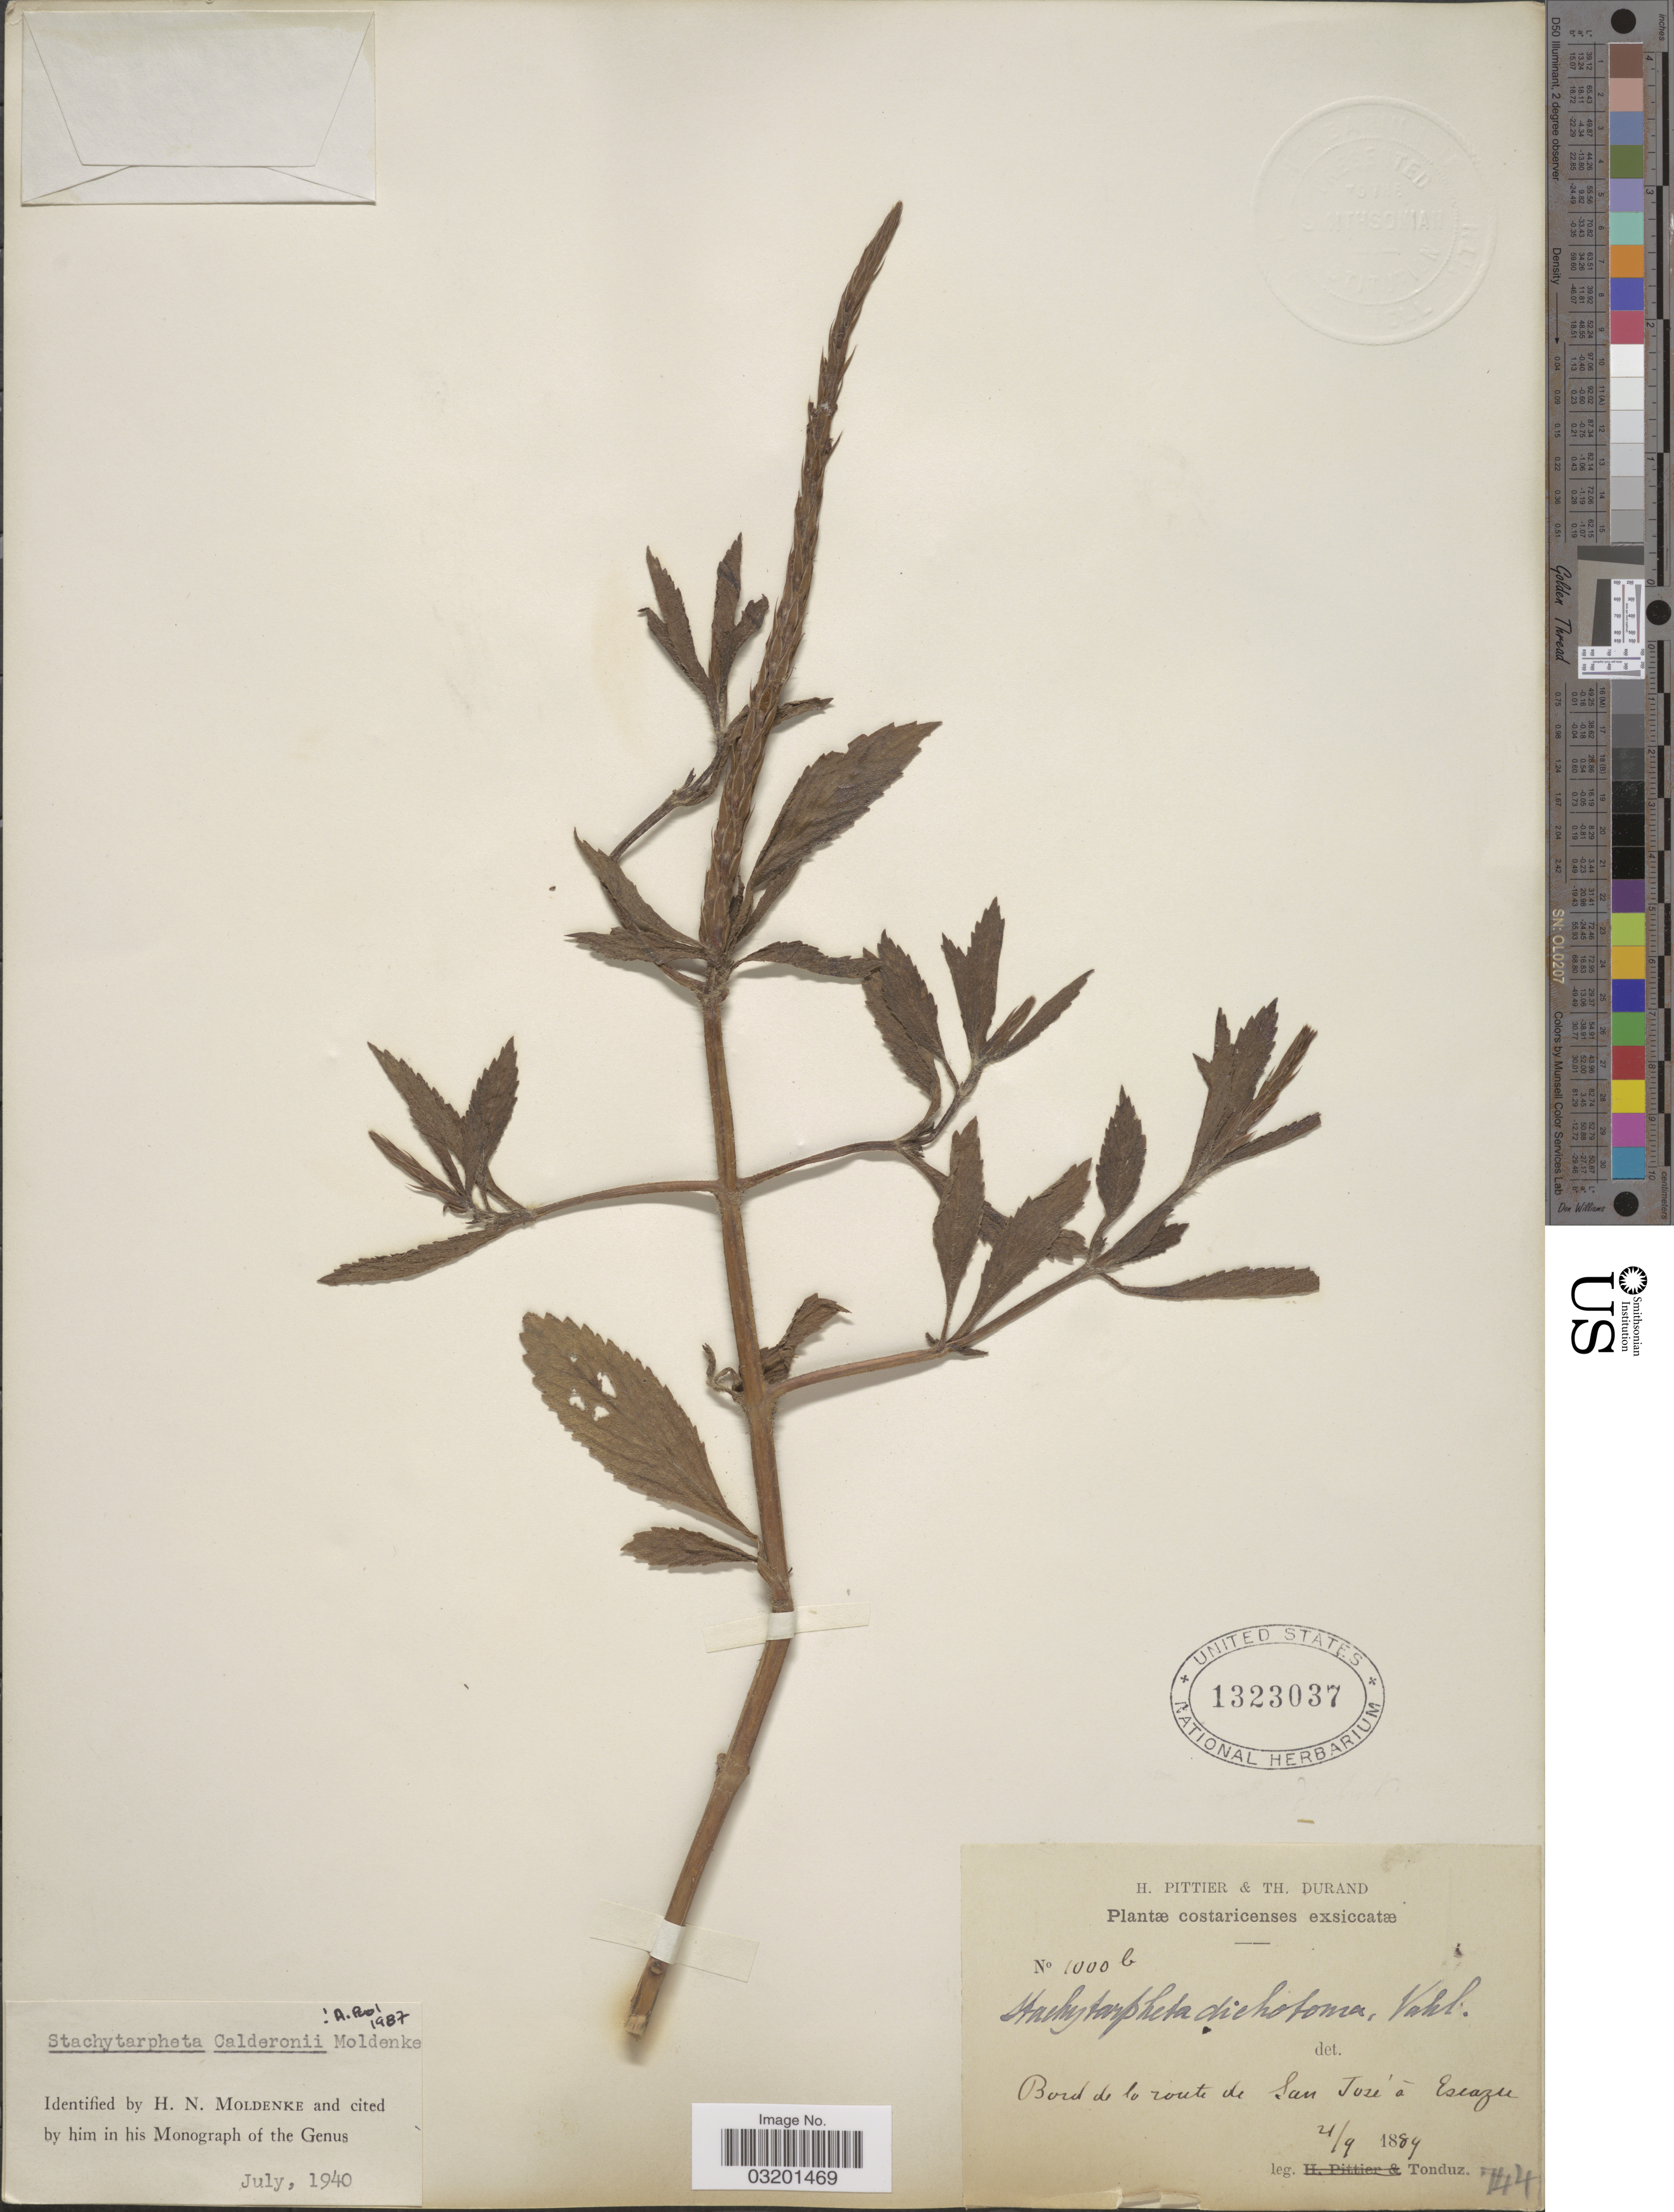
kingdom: Plantae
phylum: Tracheophyta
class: Magnoliopsida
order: Lamiales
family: Verbenaceae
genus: Stachytarpheta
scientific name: Stachytarpheta calderonii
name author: Moldenke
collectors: Tonduz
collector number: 1000b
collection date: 1889-09-21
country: Costa Rica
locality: Bord de la route de San José à Escazu.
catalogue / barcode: US 1323037